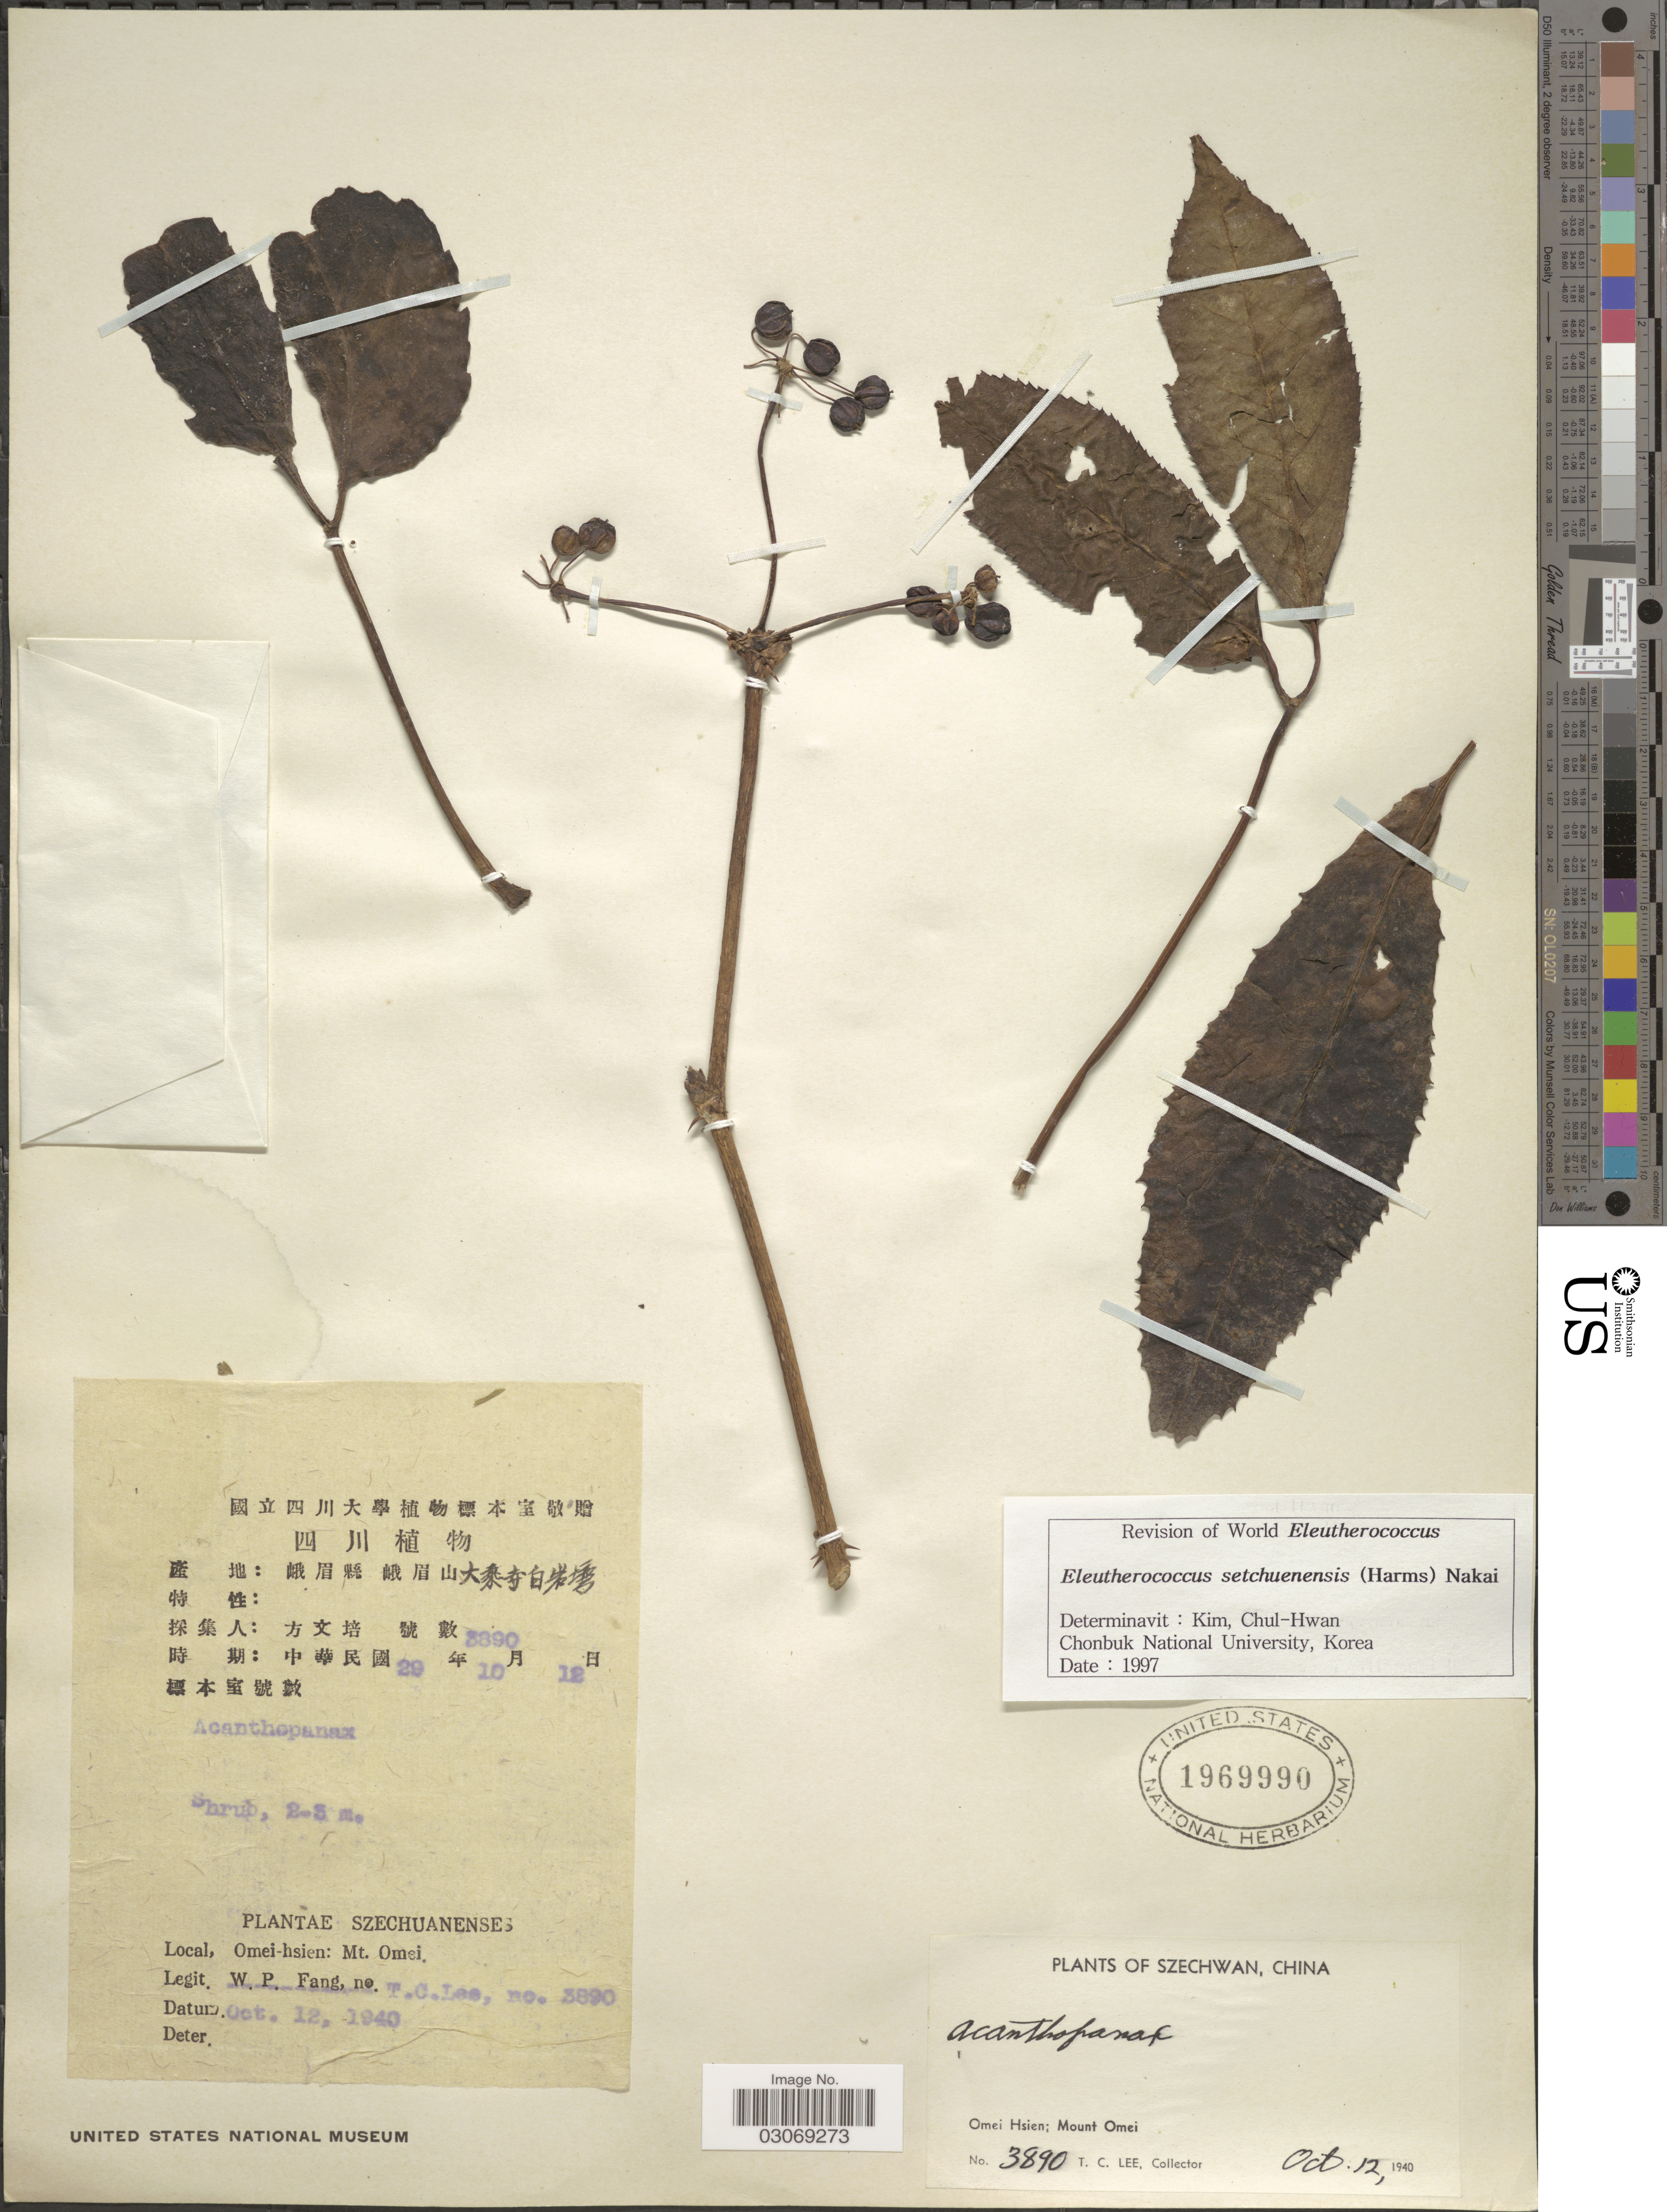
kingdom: Plantae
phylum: Tracheophyta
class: Magnoliopsida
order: Apiales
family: Araliaceae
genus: Eleutherococcus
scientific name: Eleutherococcus setchuenensis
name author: (Harms) Nakai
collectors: W. P. Fang & T. Lee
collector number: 3890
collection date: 1940-10-12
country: China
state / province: Sichuan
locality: Szechwan. Omei-hsien: Mt. Omei.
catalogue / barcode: US 1969990